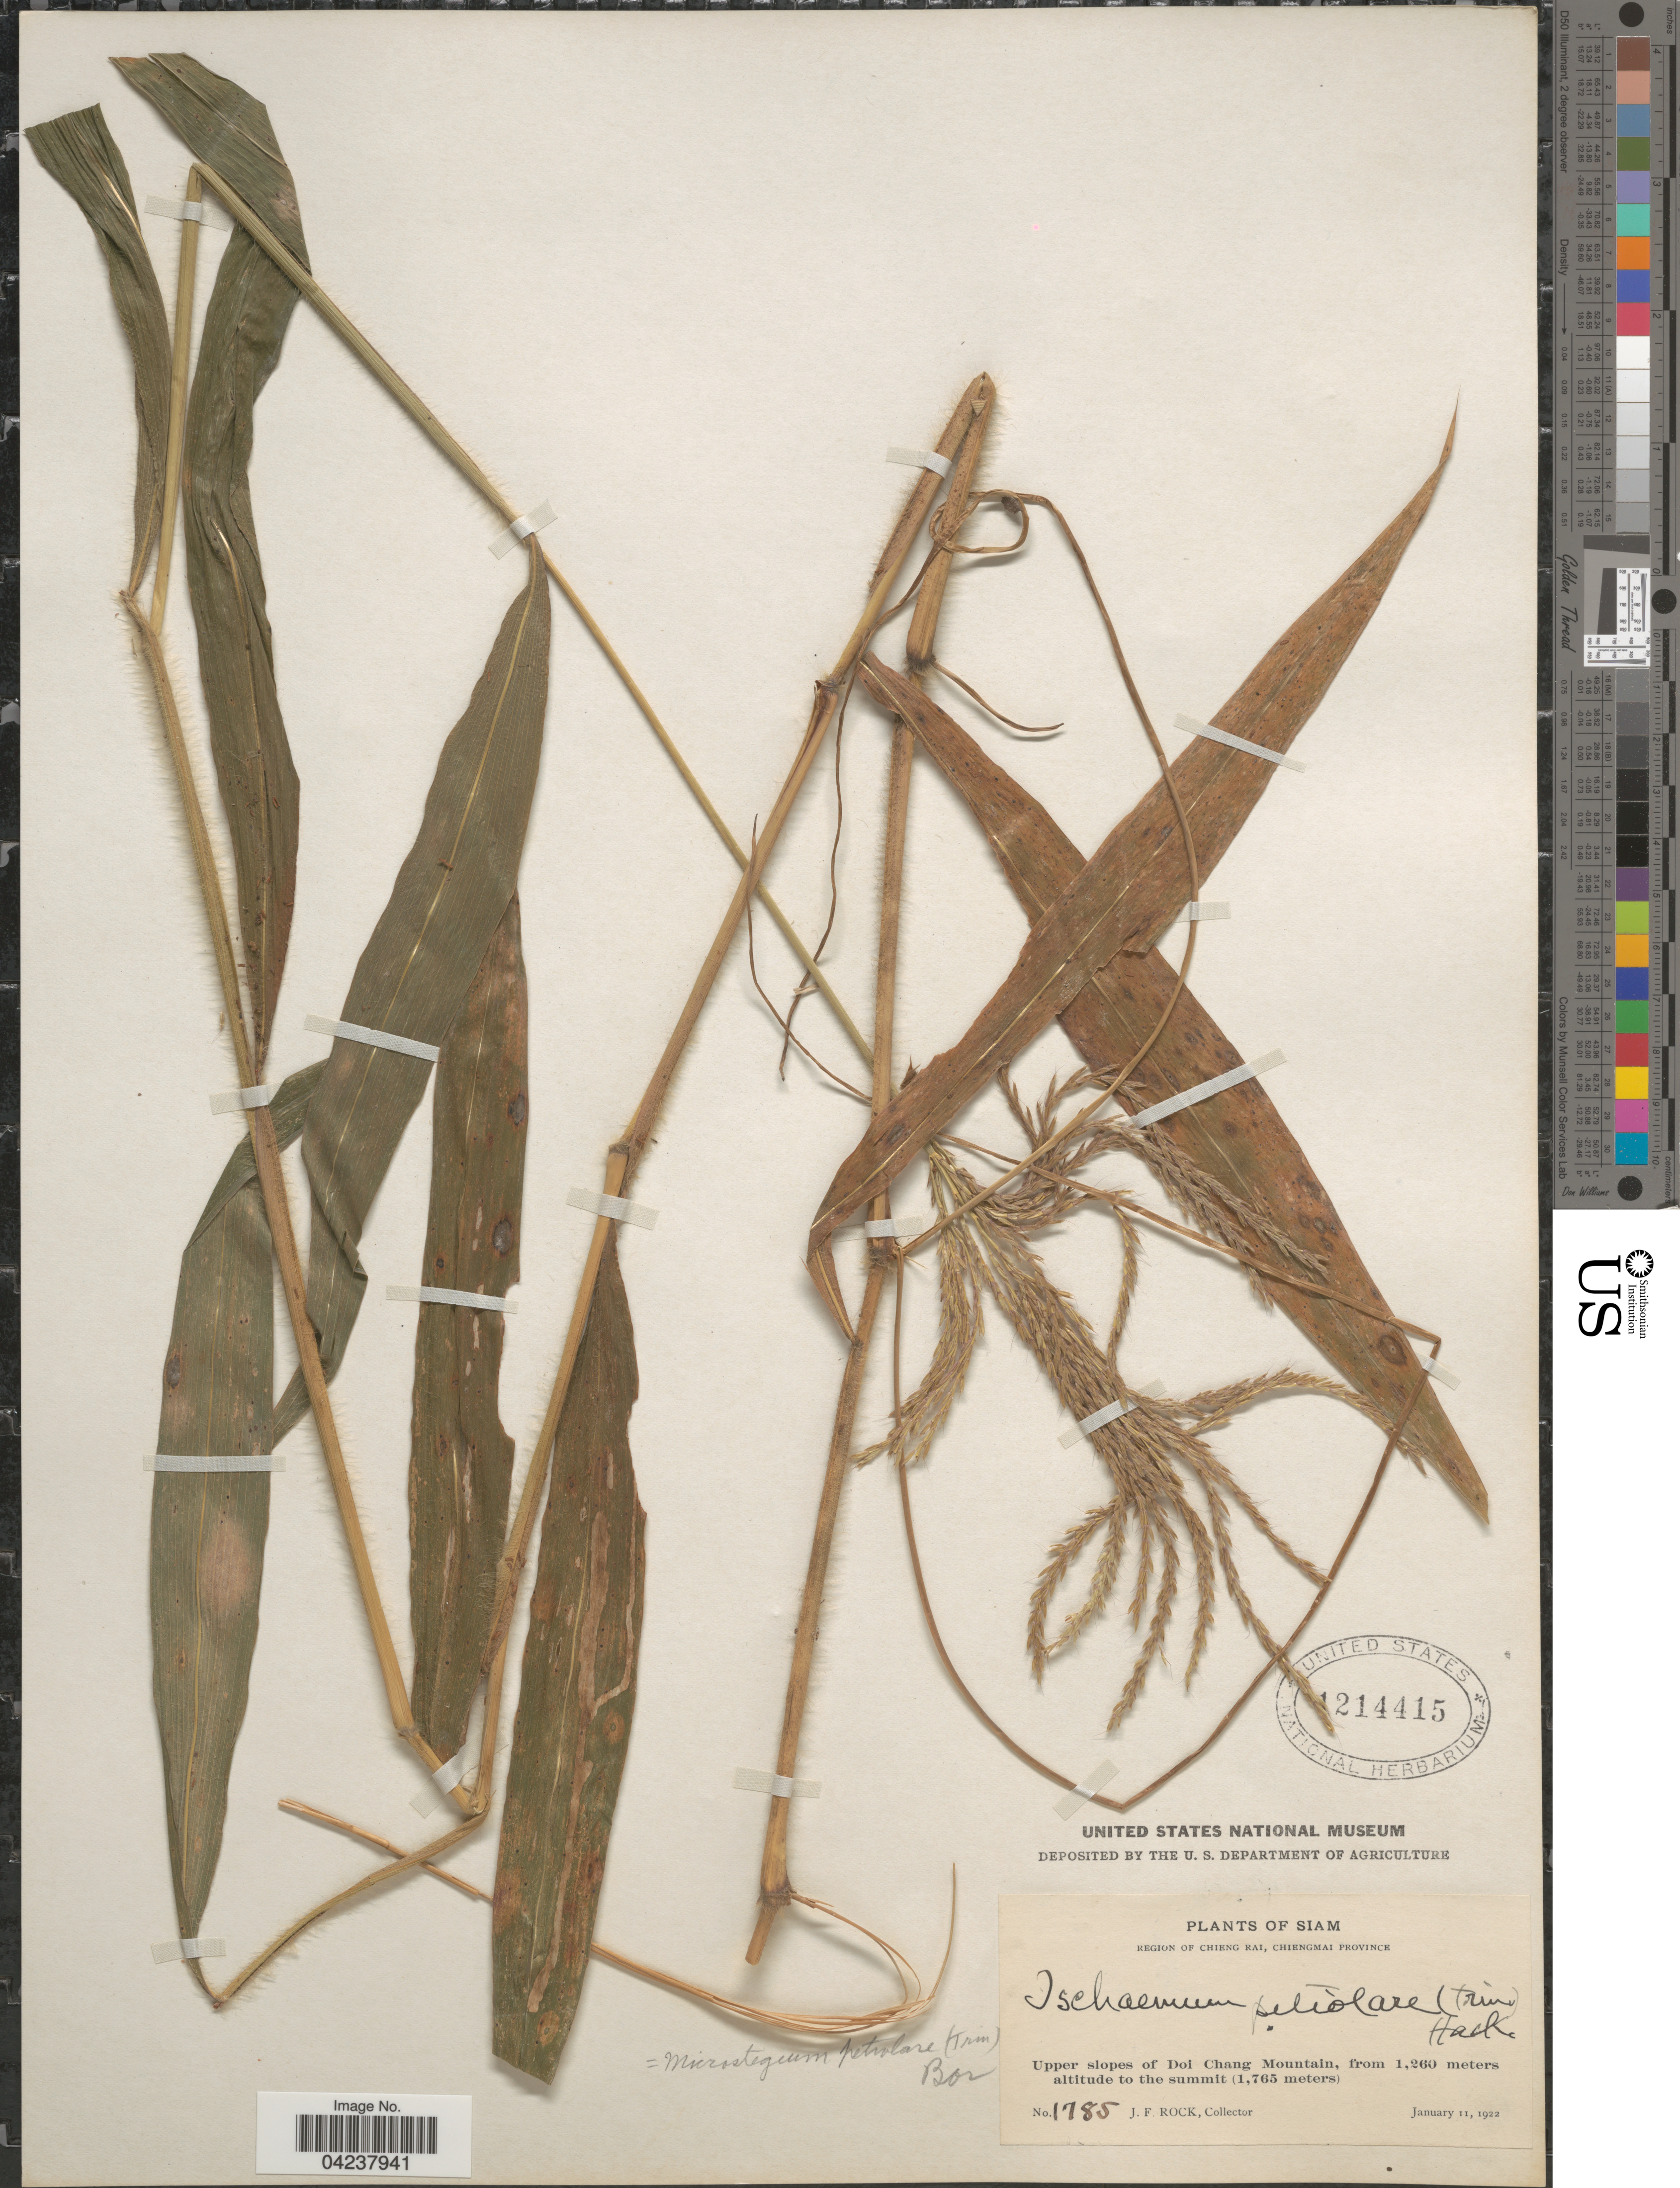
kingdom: Plantae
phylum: Tracheophyta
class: Liliopsida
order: Poales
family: Poaceae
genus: Microstegium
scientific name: Microstegium petiolare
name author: (Trin.) Bor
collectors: J. Rock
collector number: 1785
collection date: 1922-01-11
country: Thailand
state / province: Chiang Mai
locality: Siam. Region of Chiang Mai, Chiengmai Province. Upper slopes of Doi Chang Mountain.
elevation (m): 1260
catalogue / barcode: US 1214415